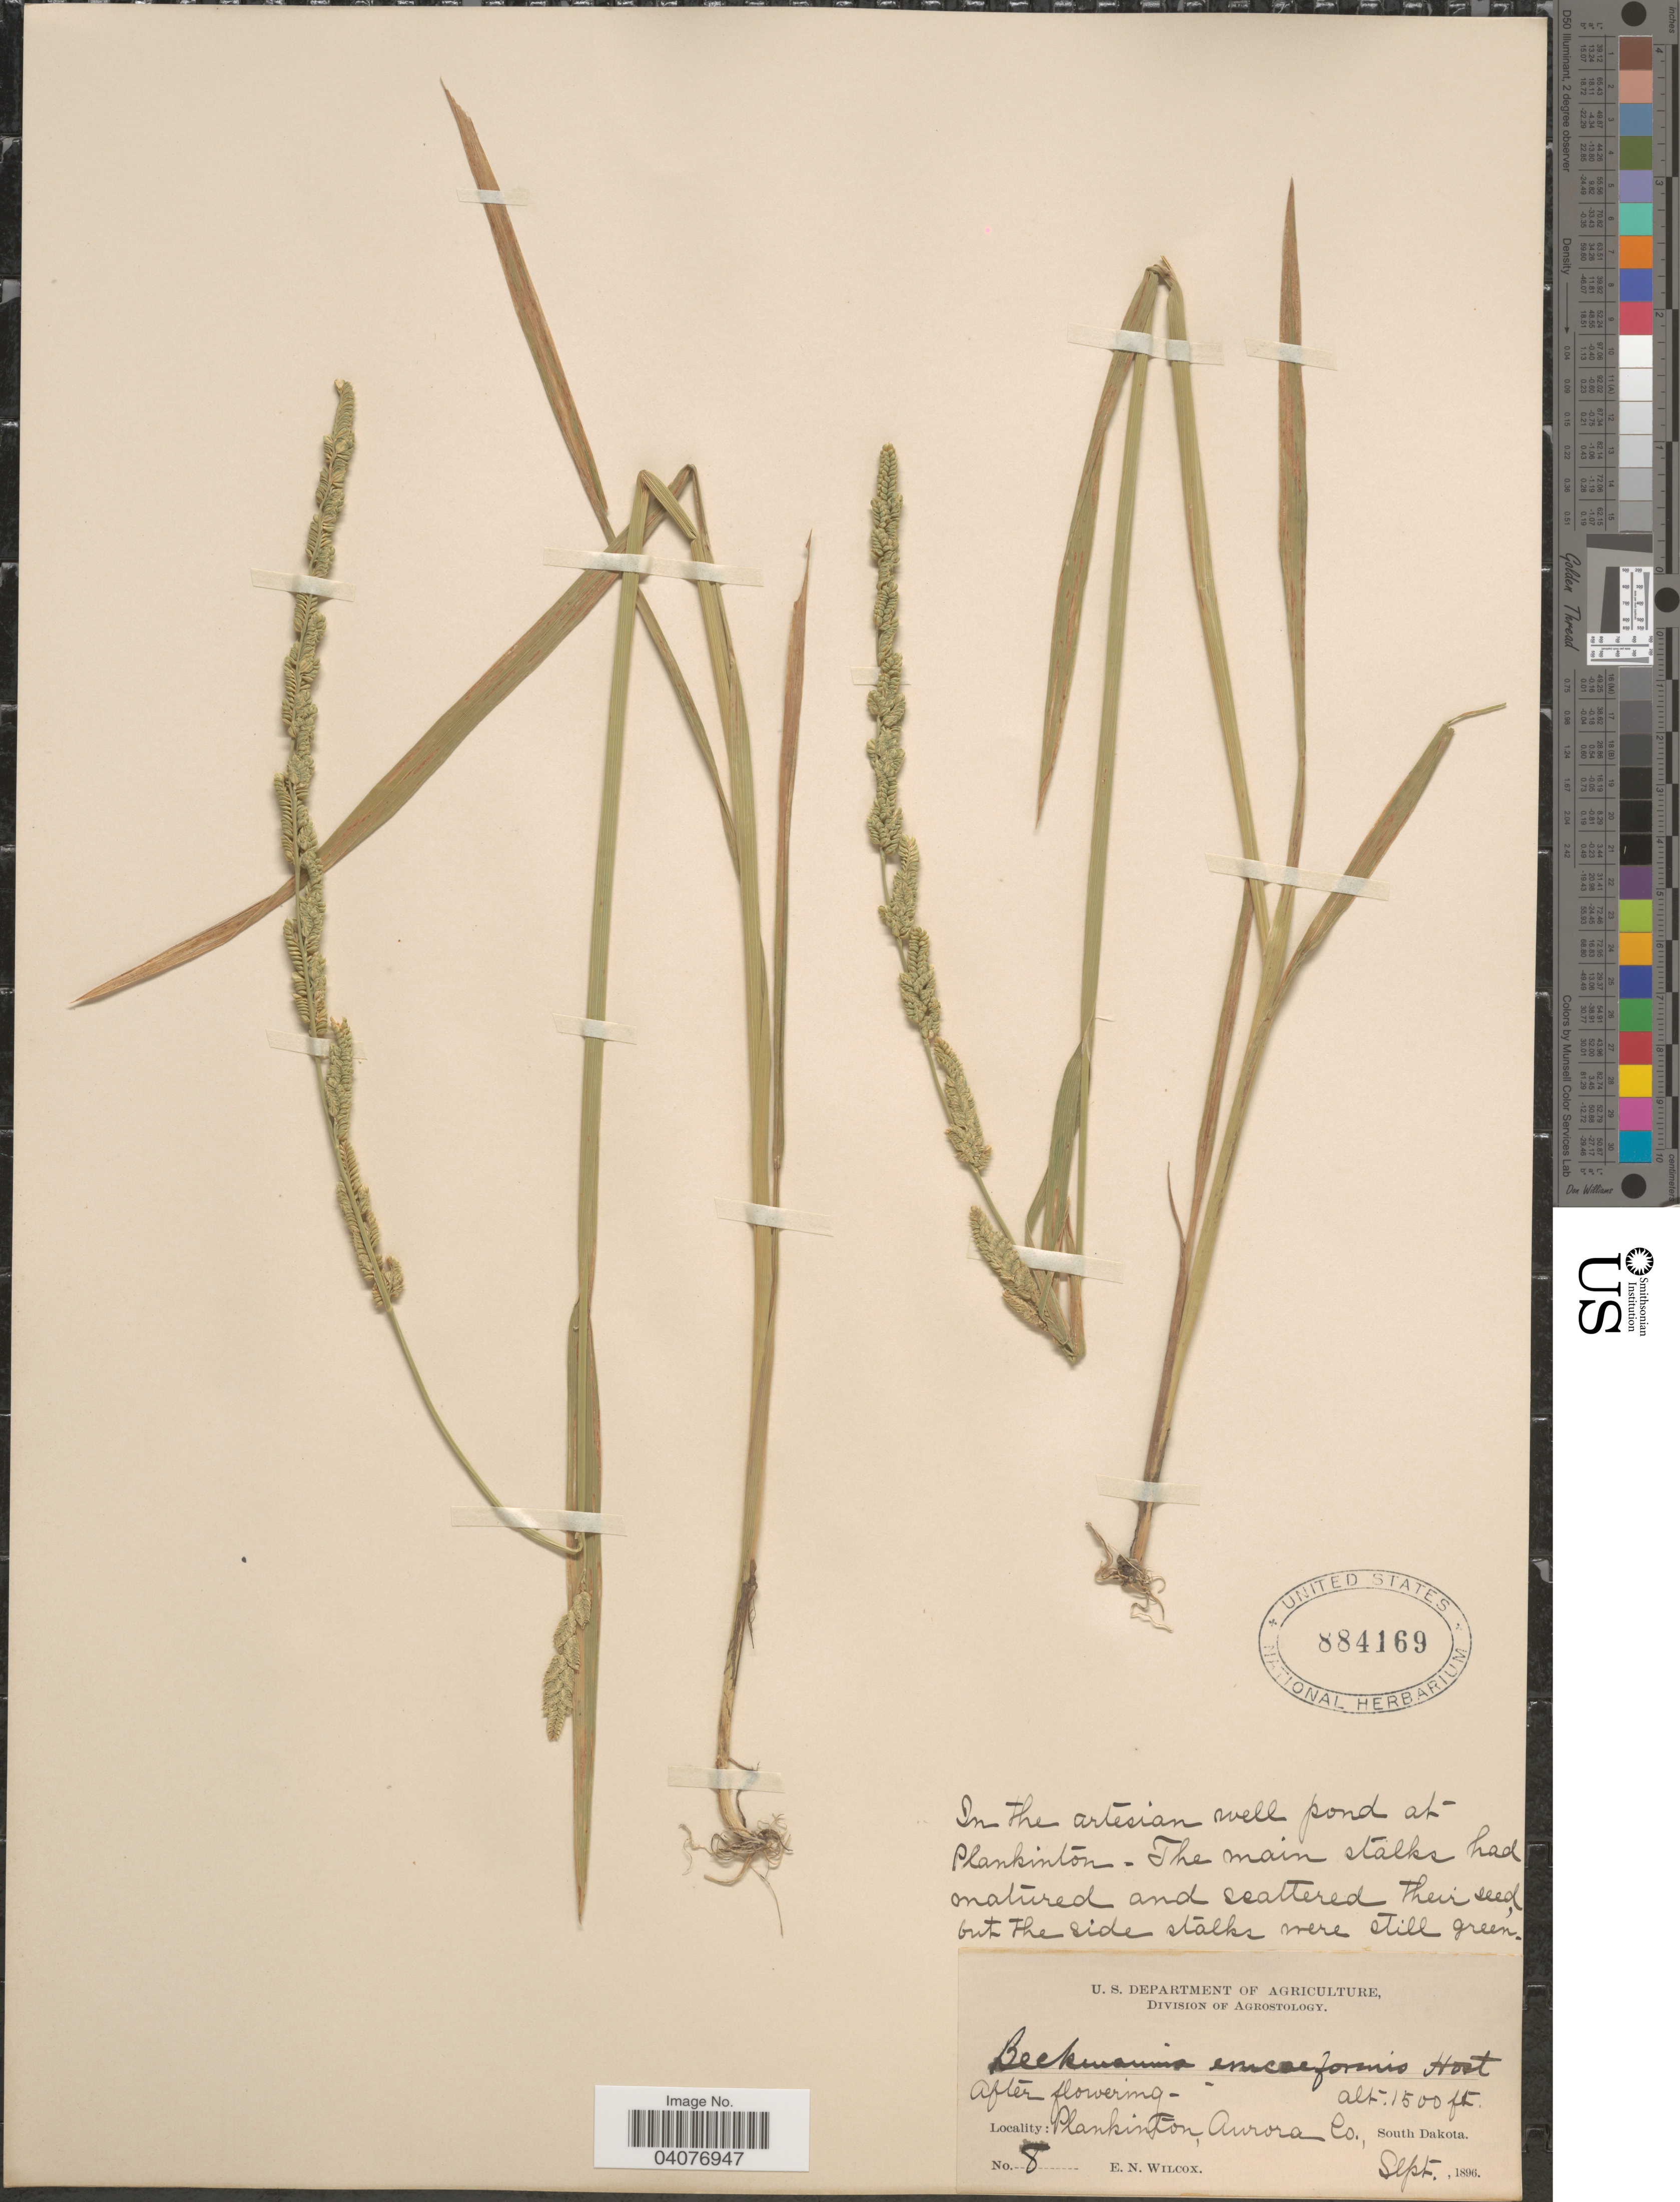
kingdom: Plantae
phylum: Tracheophyta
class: Liliopsida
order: Poales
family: Poaceae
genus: Beckmannia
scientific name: Beckmannia syzigachne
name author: (Steud.) Fernald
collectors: E. Wilcox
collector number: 8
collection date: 1896-09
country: United States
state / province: South Dakota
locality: Plankinton, Aurora Co.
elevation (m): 457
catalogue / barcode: US 884169